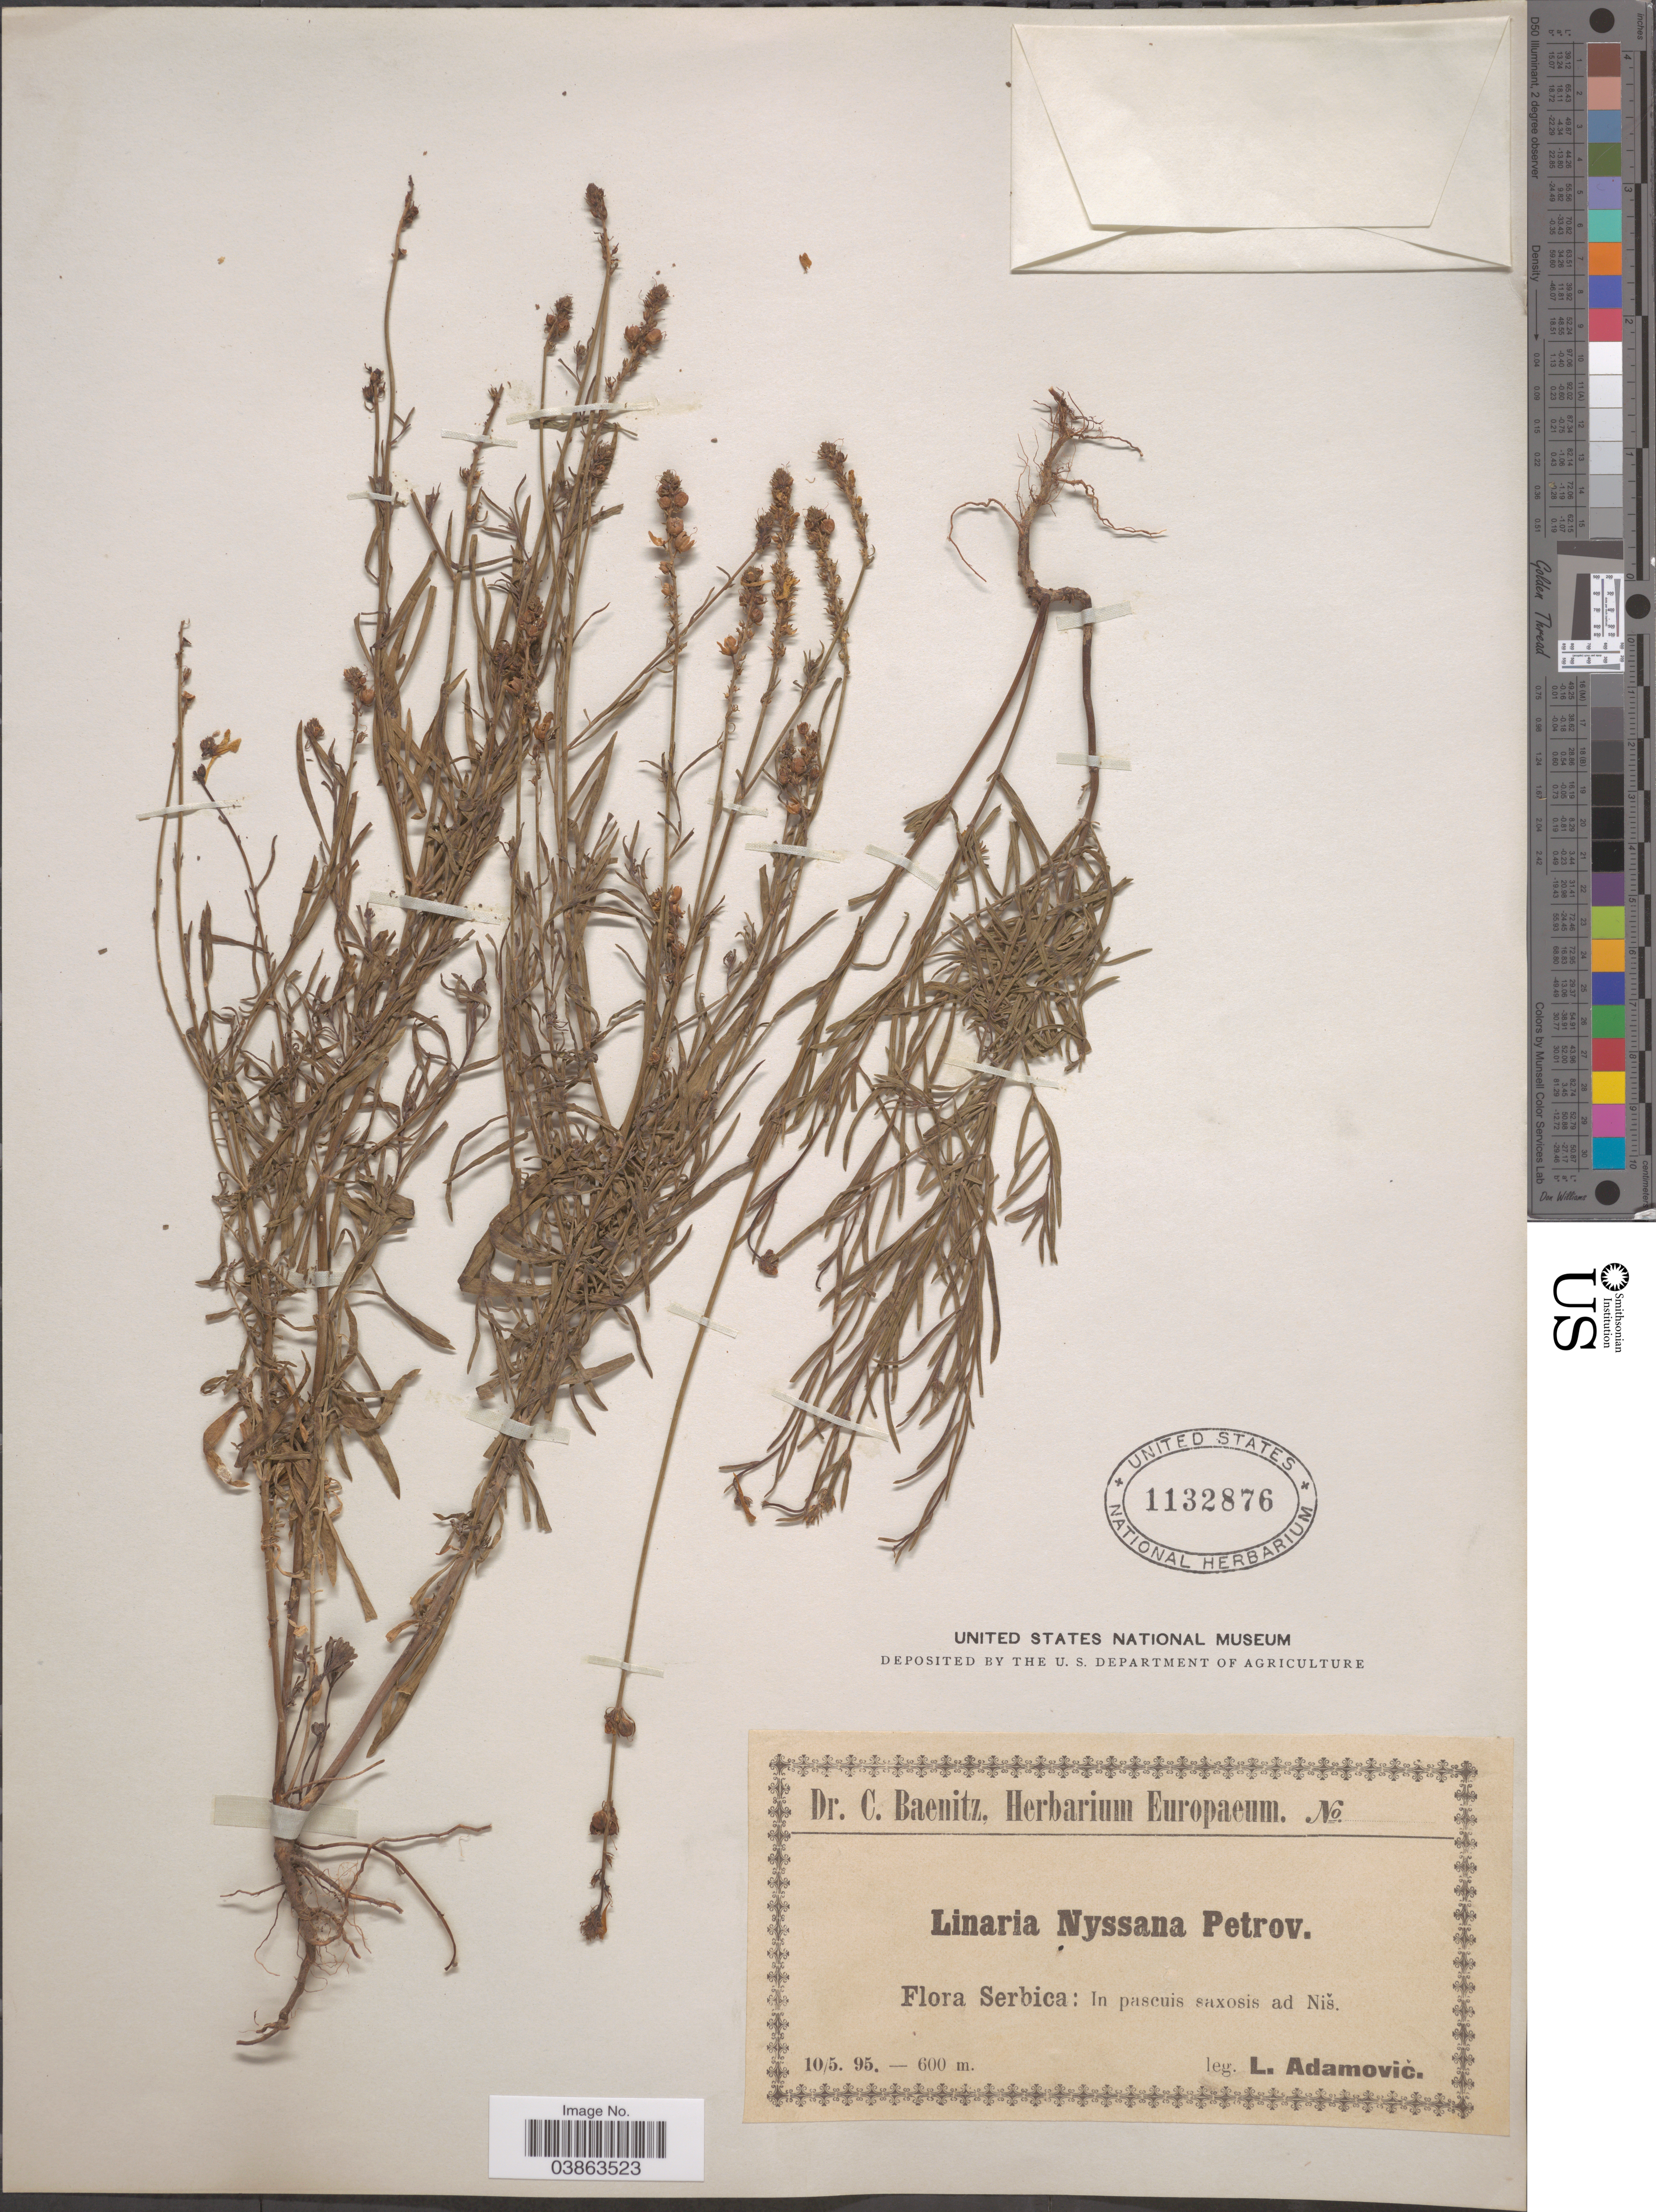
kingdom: Plantae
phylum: Tracheophyta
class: Magnoliopsida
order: Lamiales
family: Plantaginaceae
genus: Linaria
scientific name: Linaria nissana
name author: Petrovic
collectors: L. Adamović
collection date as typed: Transcribed d/m/y: 10/5/95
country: Serbia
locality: Serbica: In pascuis saxosis ad Nis.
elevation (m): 600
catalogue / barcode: US 1132876